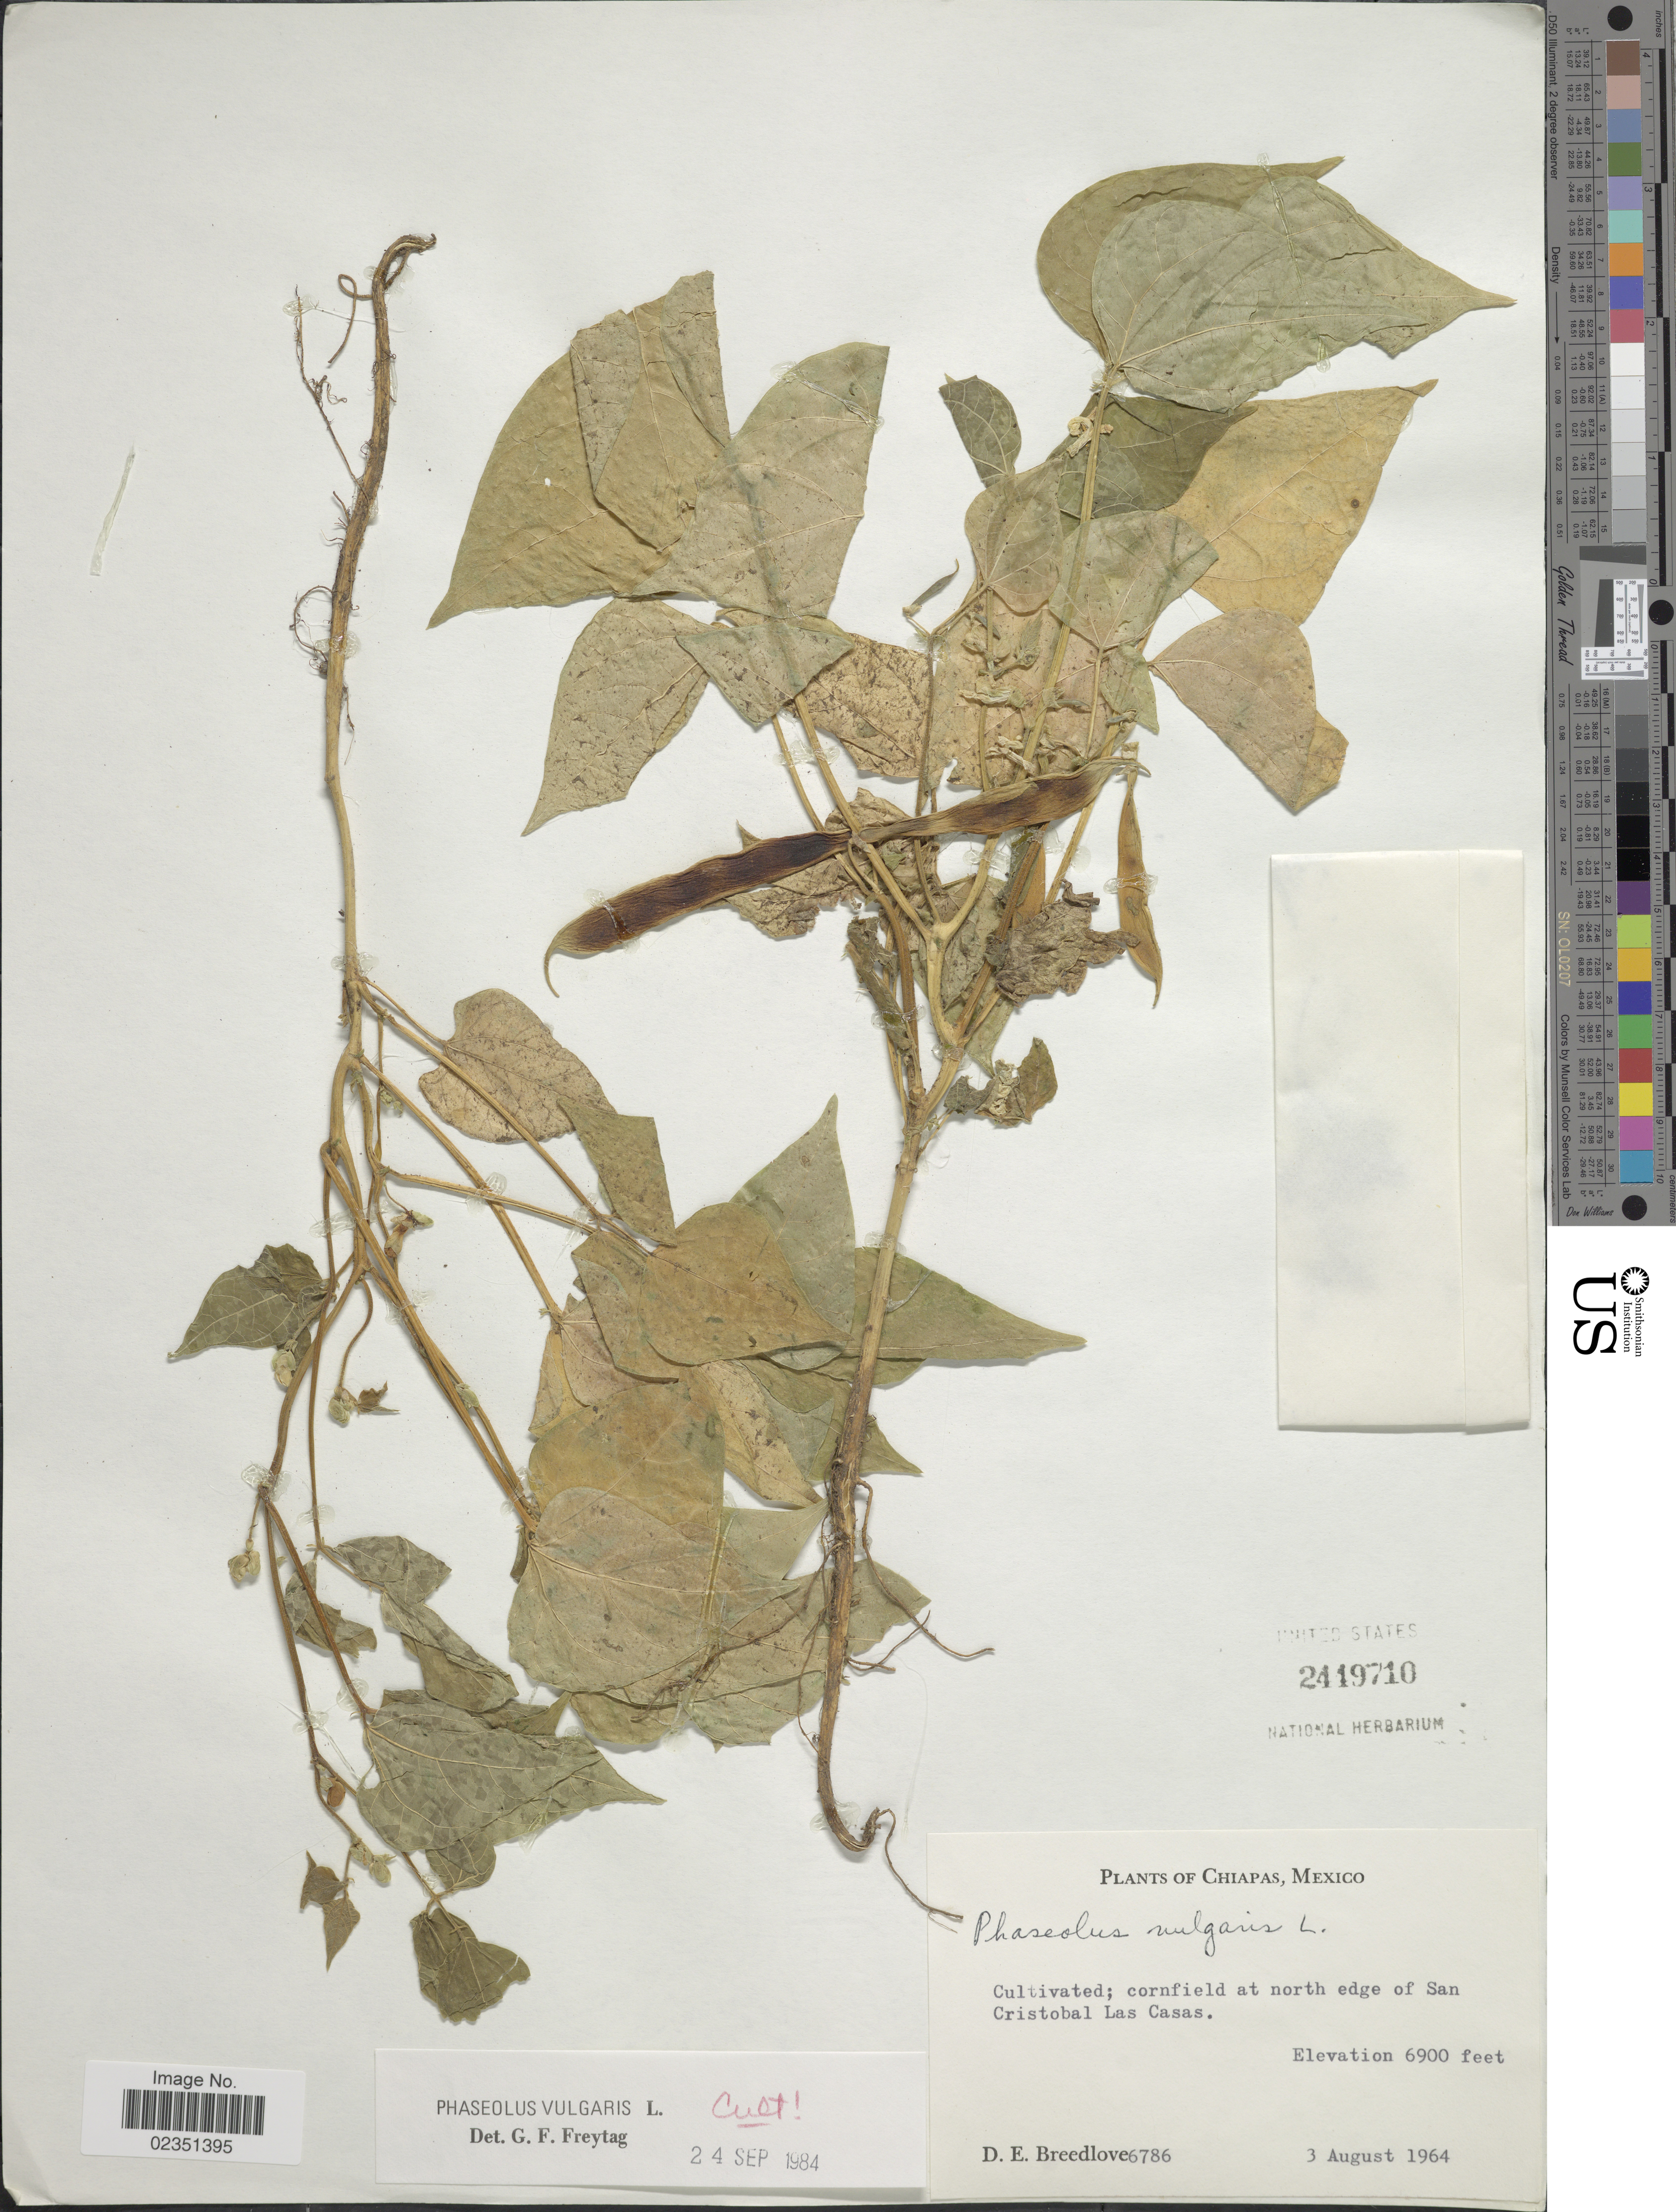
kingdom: Plantae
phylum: Tracheophyta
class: Magnoliopsida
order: Fabales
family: Fabaceae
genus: Phaseolus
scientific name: Phaseolus vulgaris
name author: L.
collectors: D. E. Breedlove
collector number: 6786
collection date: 1964-08-03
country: Mexico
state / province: Chiapas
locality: Cornfield at north edge of San Cristobal Las Casas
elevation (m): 2103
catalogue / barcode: US 2419710